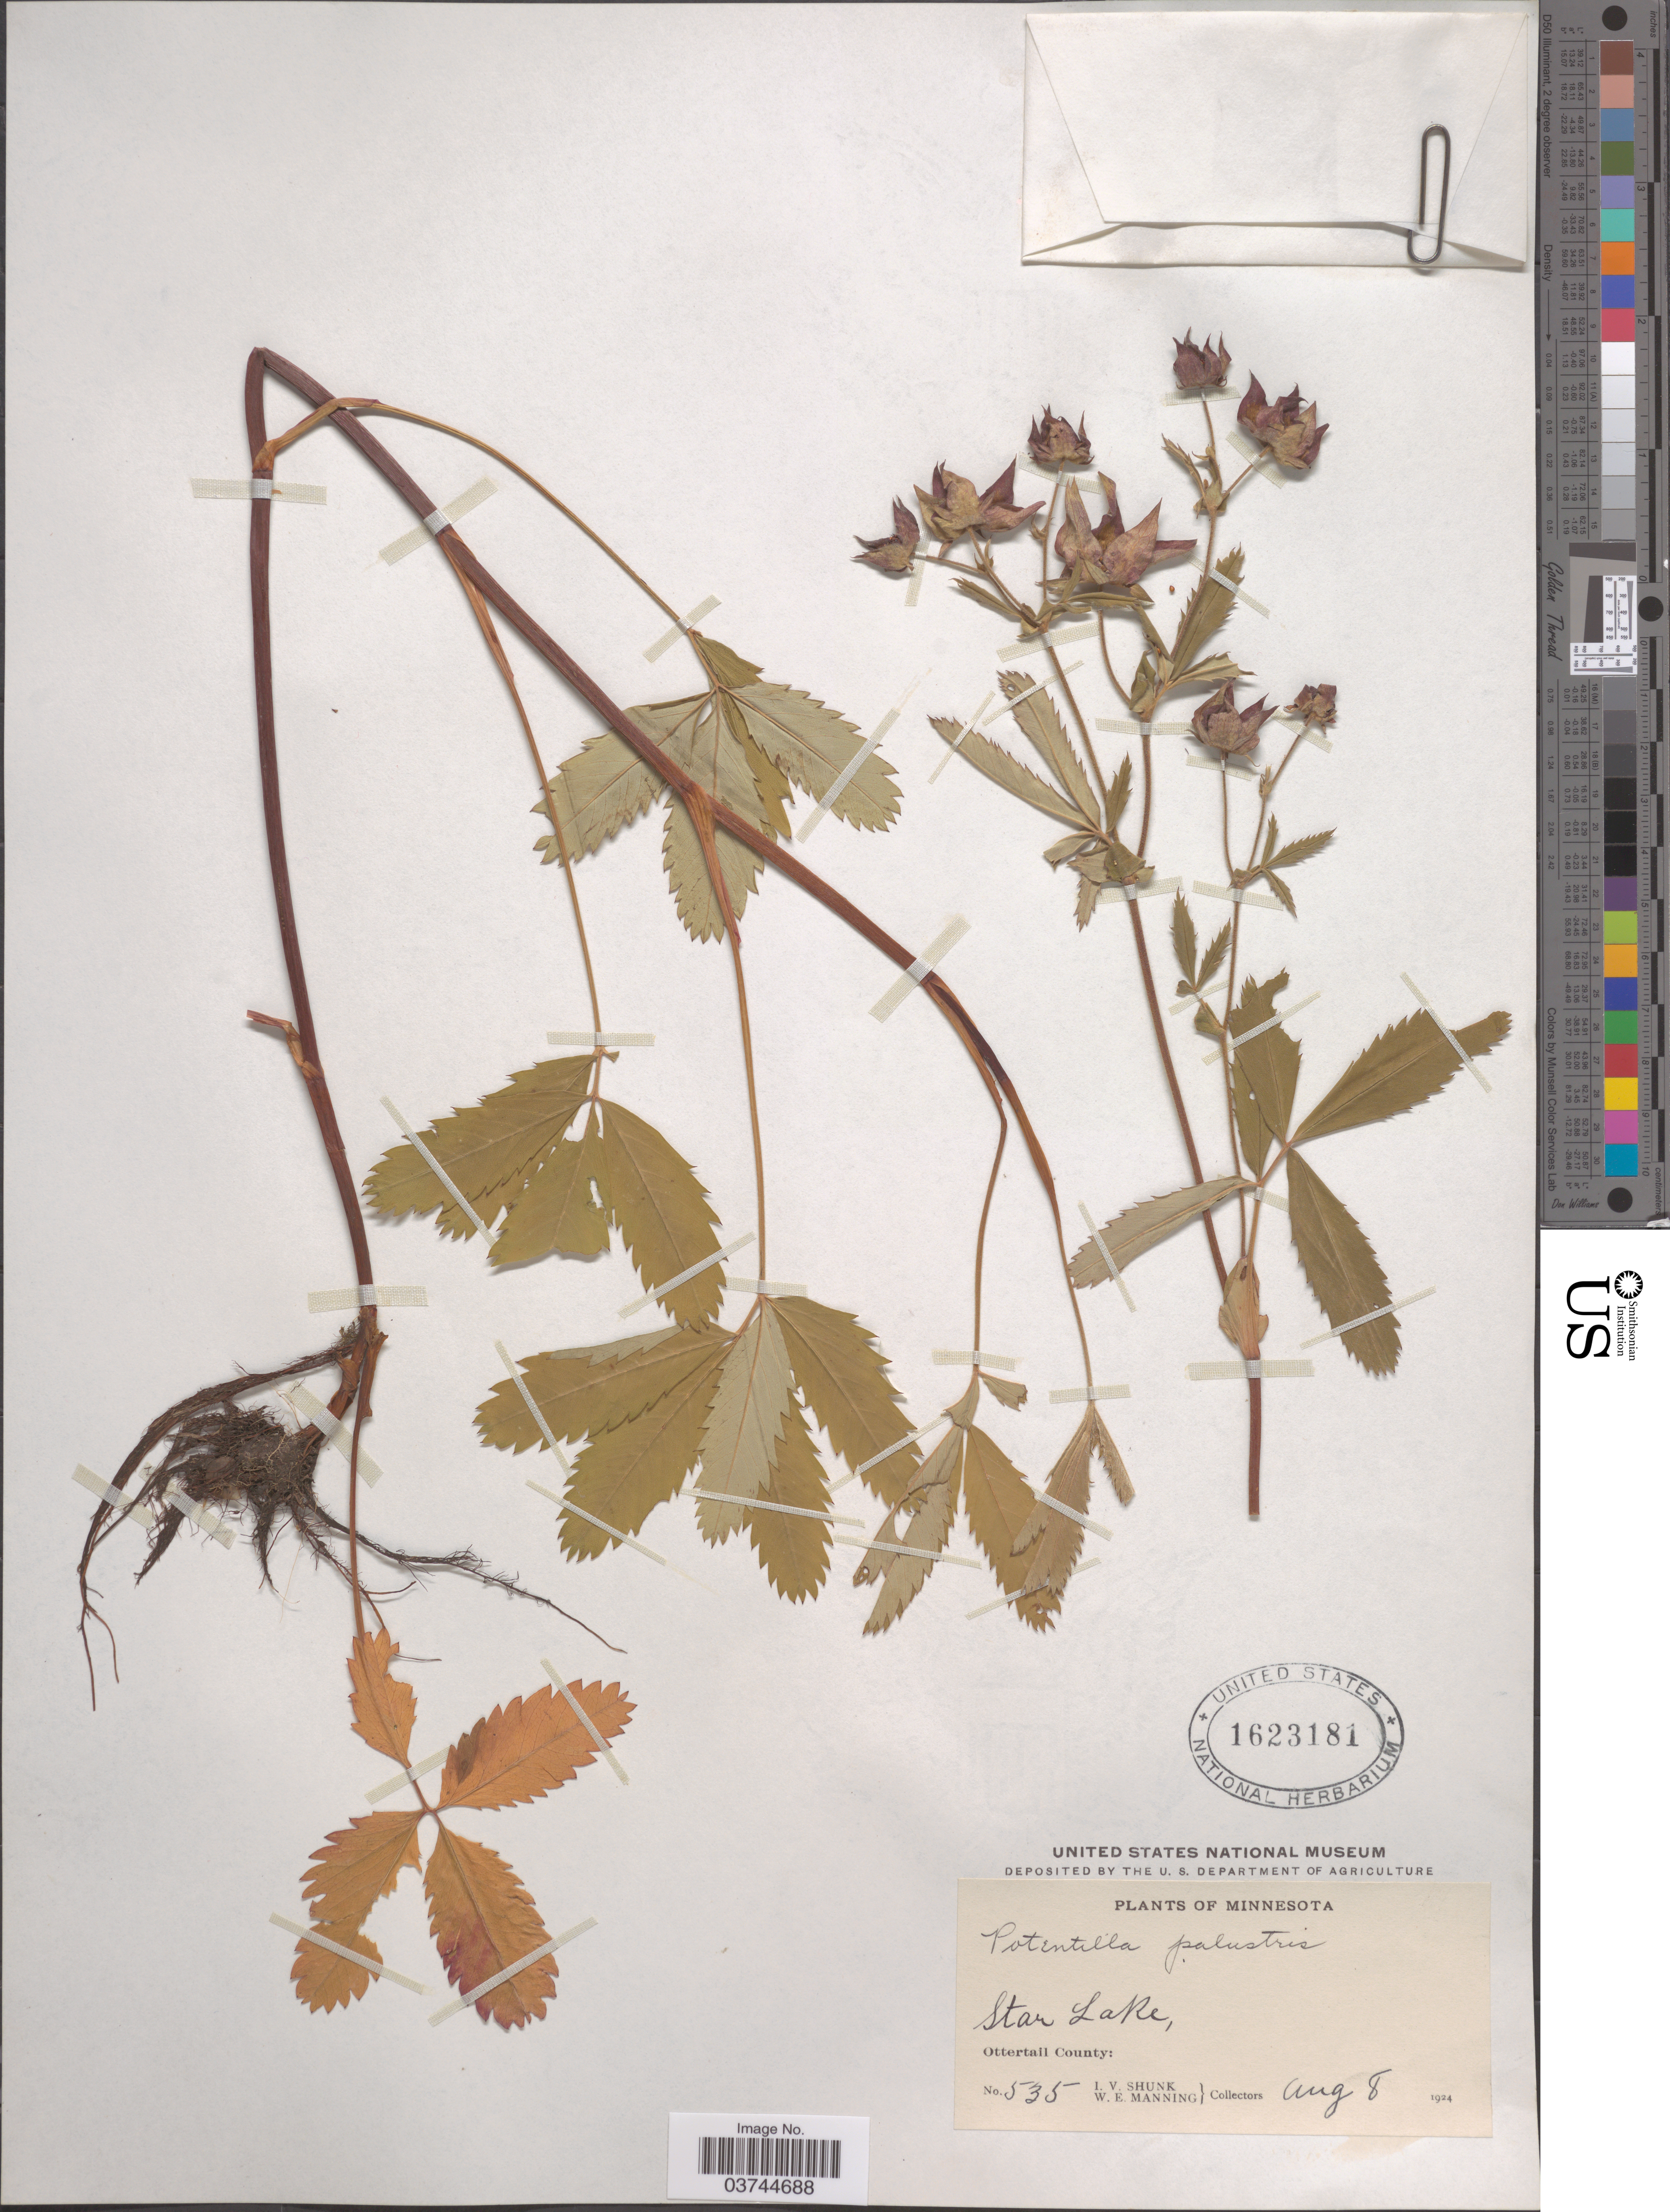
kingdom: Plantae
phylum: Tracheophyta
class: Magnoliopsida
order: Rosales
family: Rosaceae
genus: Comarum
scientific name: Comarum palustre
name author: L.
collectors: I. Shunk & W. Manning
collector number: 535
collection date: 1924-08-08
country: United States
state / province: Minnesota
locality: Star Lake, Ottertail County.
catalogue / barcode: US 1623181